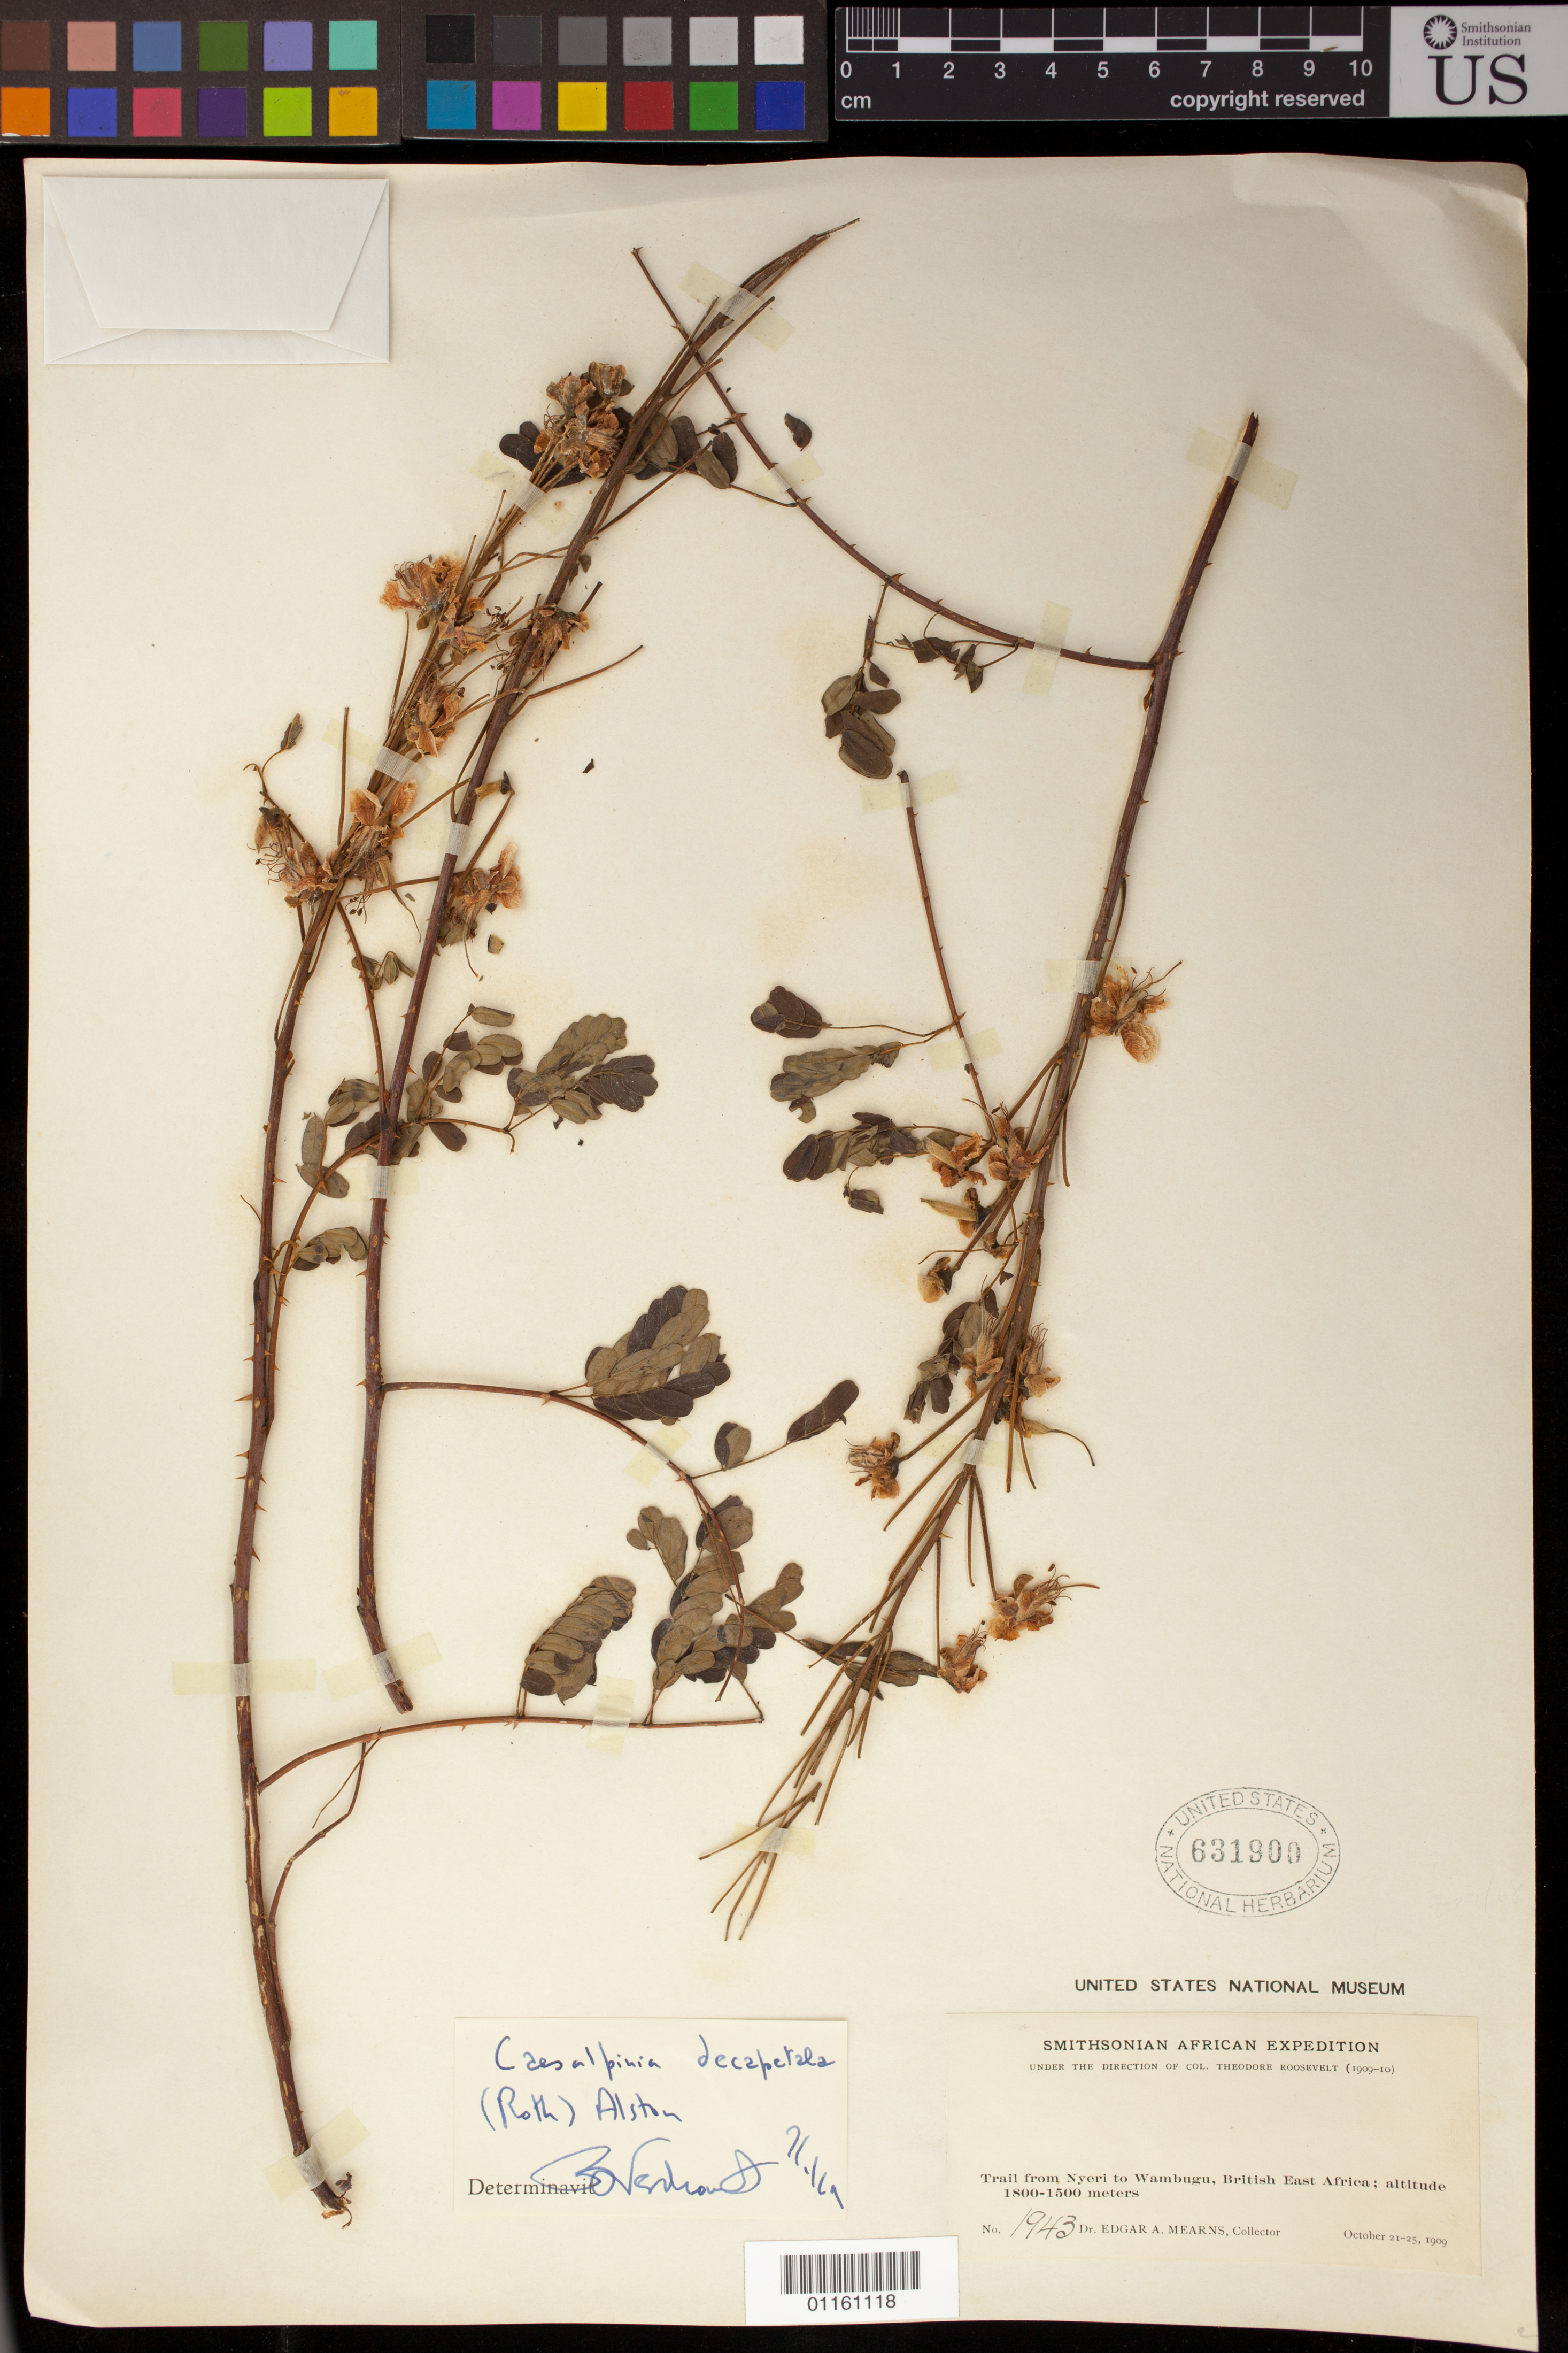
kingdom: Plantae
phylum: Tracheophyta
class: Magnoliopsida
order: Fabales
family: Fabaceae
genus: Biancaea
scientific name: Biancaea decapetala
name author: (Roth) O. Deg.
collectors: E. A. Mearns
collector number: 1943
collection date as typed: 21 Oct 1909 to 25 Oct 1909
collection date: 1909-10-21/1909-10-25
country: Kenya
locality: Trail from Nyeri to Wambugu.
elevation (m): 1500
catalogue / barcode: US 631900